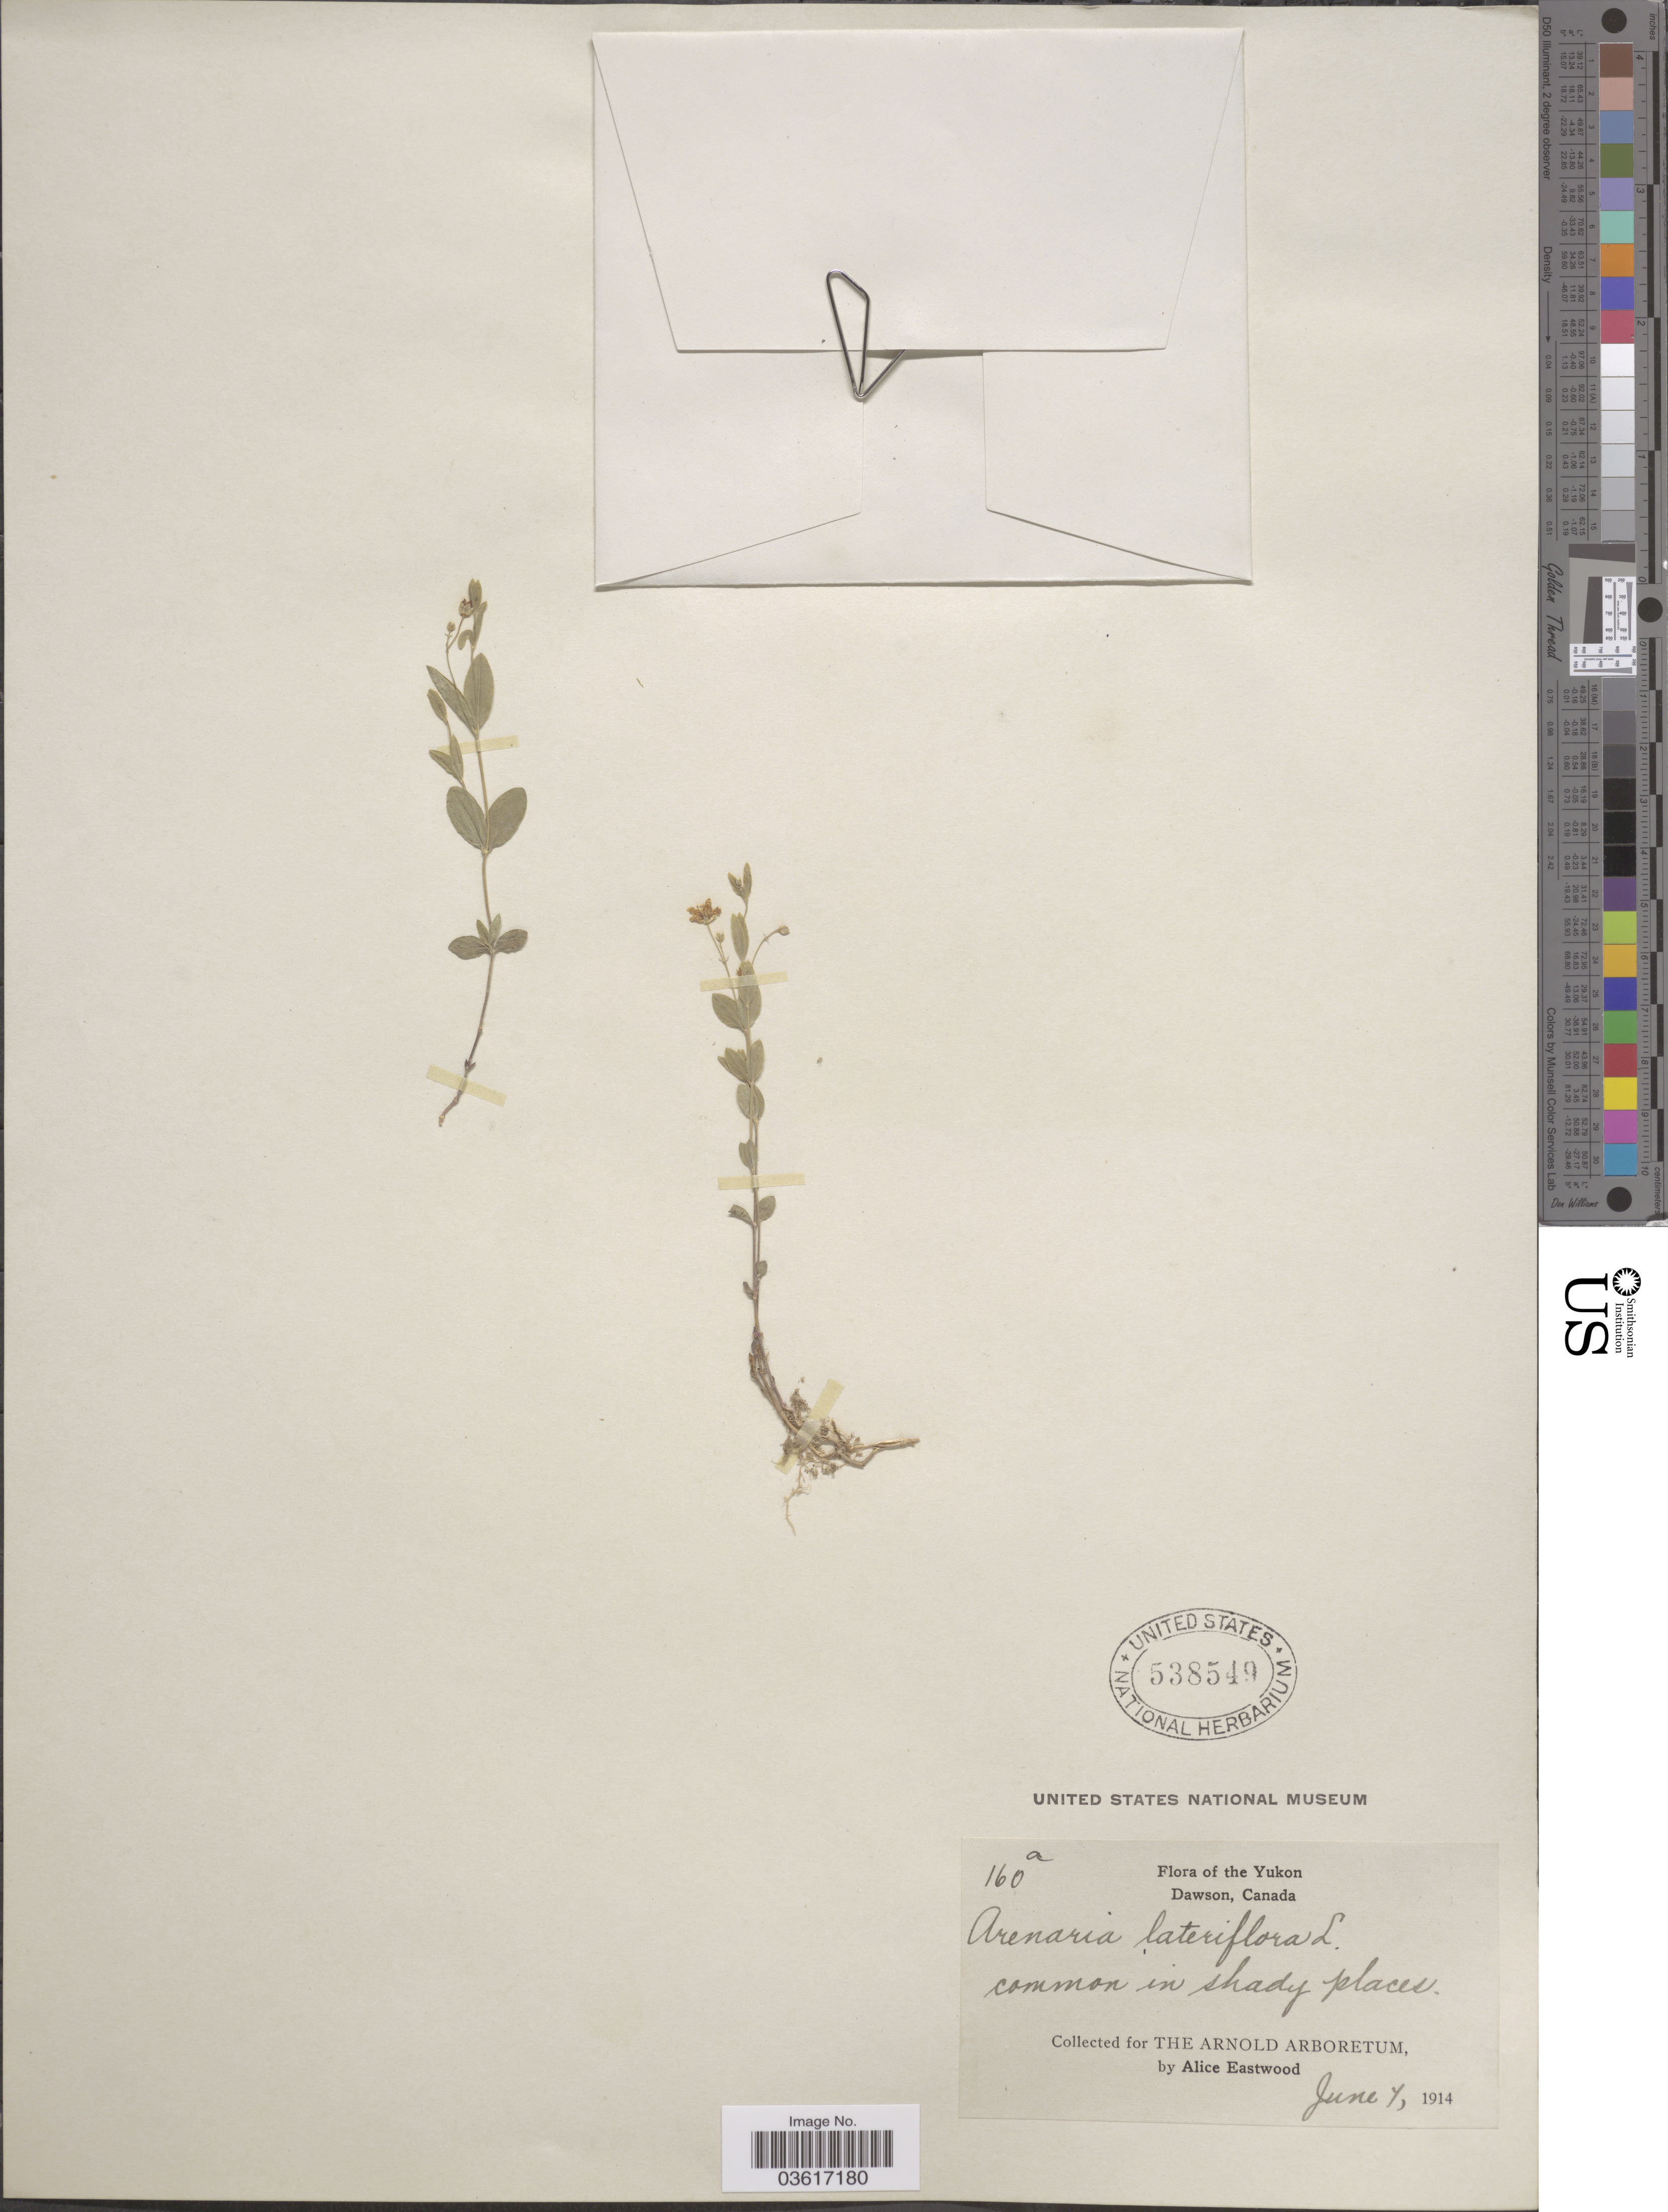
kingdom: Plantae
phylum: Tracheophyta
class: Magnoliopsida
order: Caryophyllales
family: Caryophyllaceae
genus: Moehringia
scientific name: Moehringia lateriflora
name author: (L.) Fenzl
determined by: Strong, Mark T., (BOT), Smithsonian Institution - National Museum of Natural History (UNITED STATES)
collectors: A. Eastwood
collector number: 160a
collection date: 1914-06-07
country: Canada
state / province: Yukon Territory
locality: Yukon, Dawson.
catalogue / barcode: US 538549